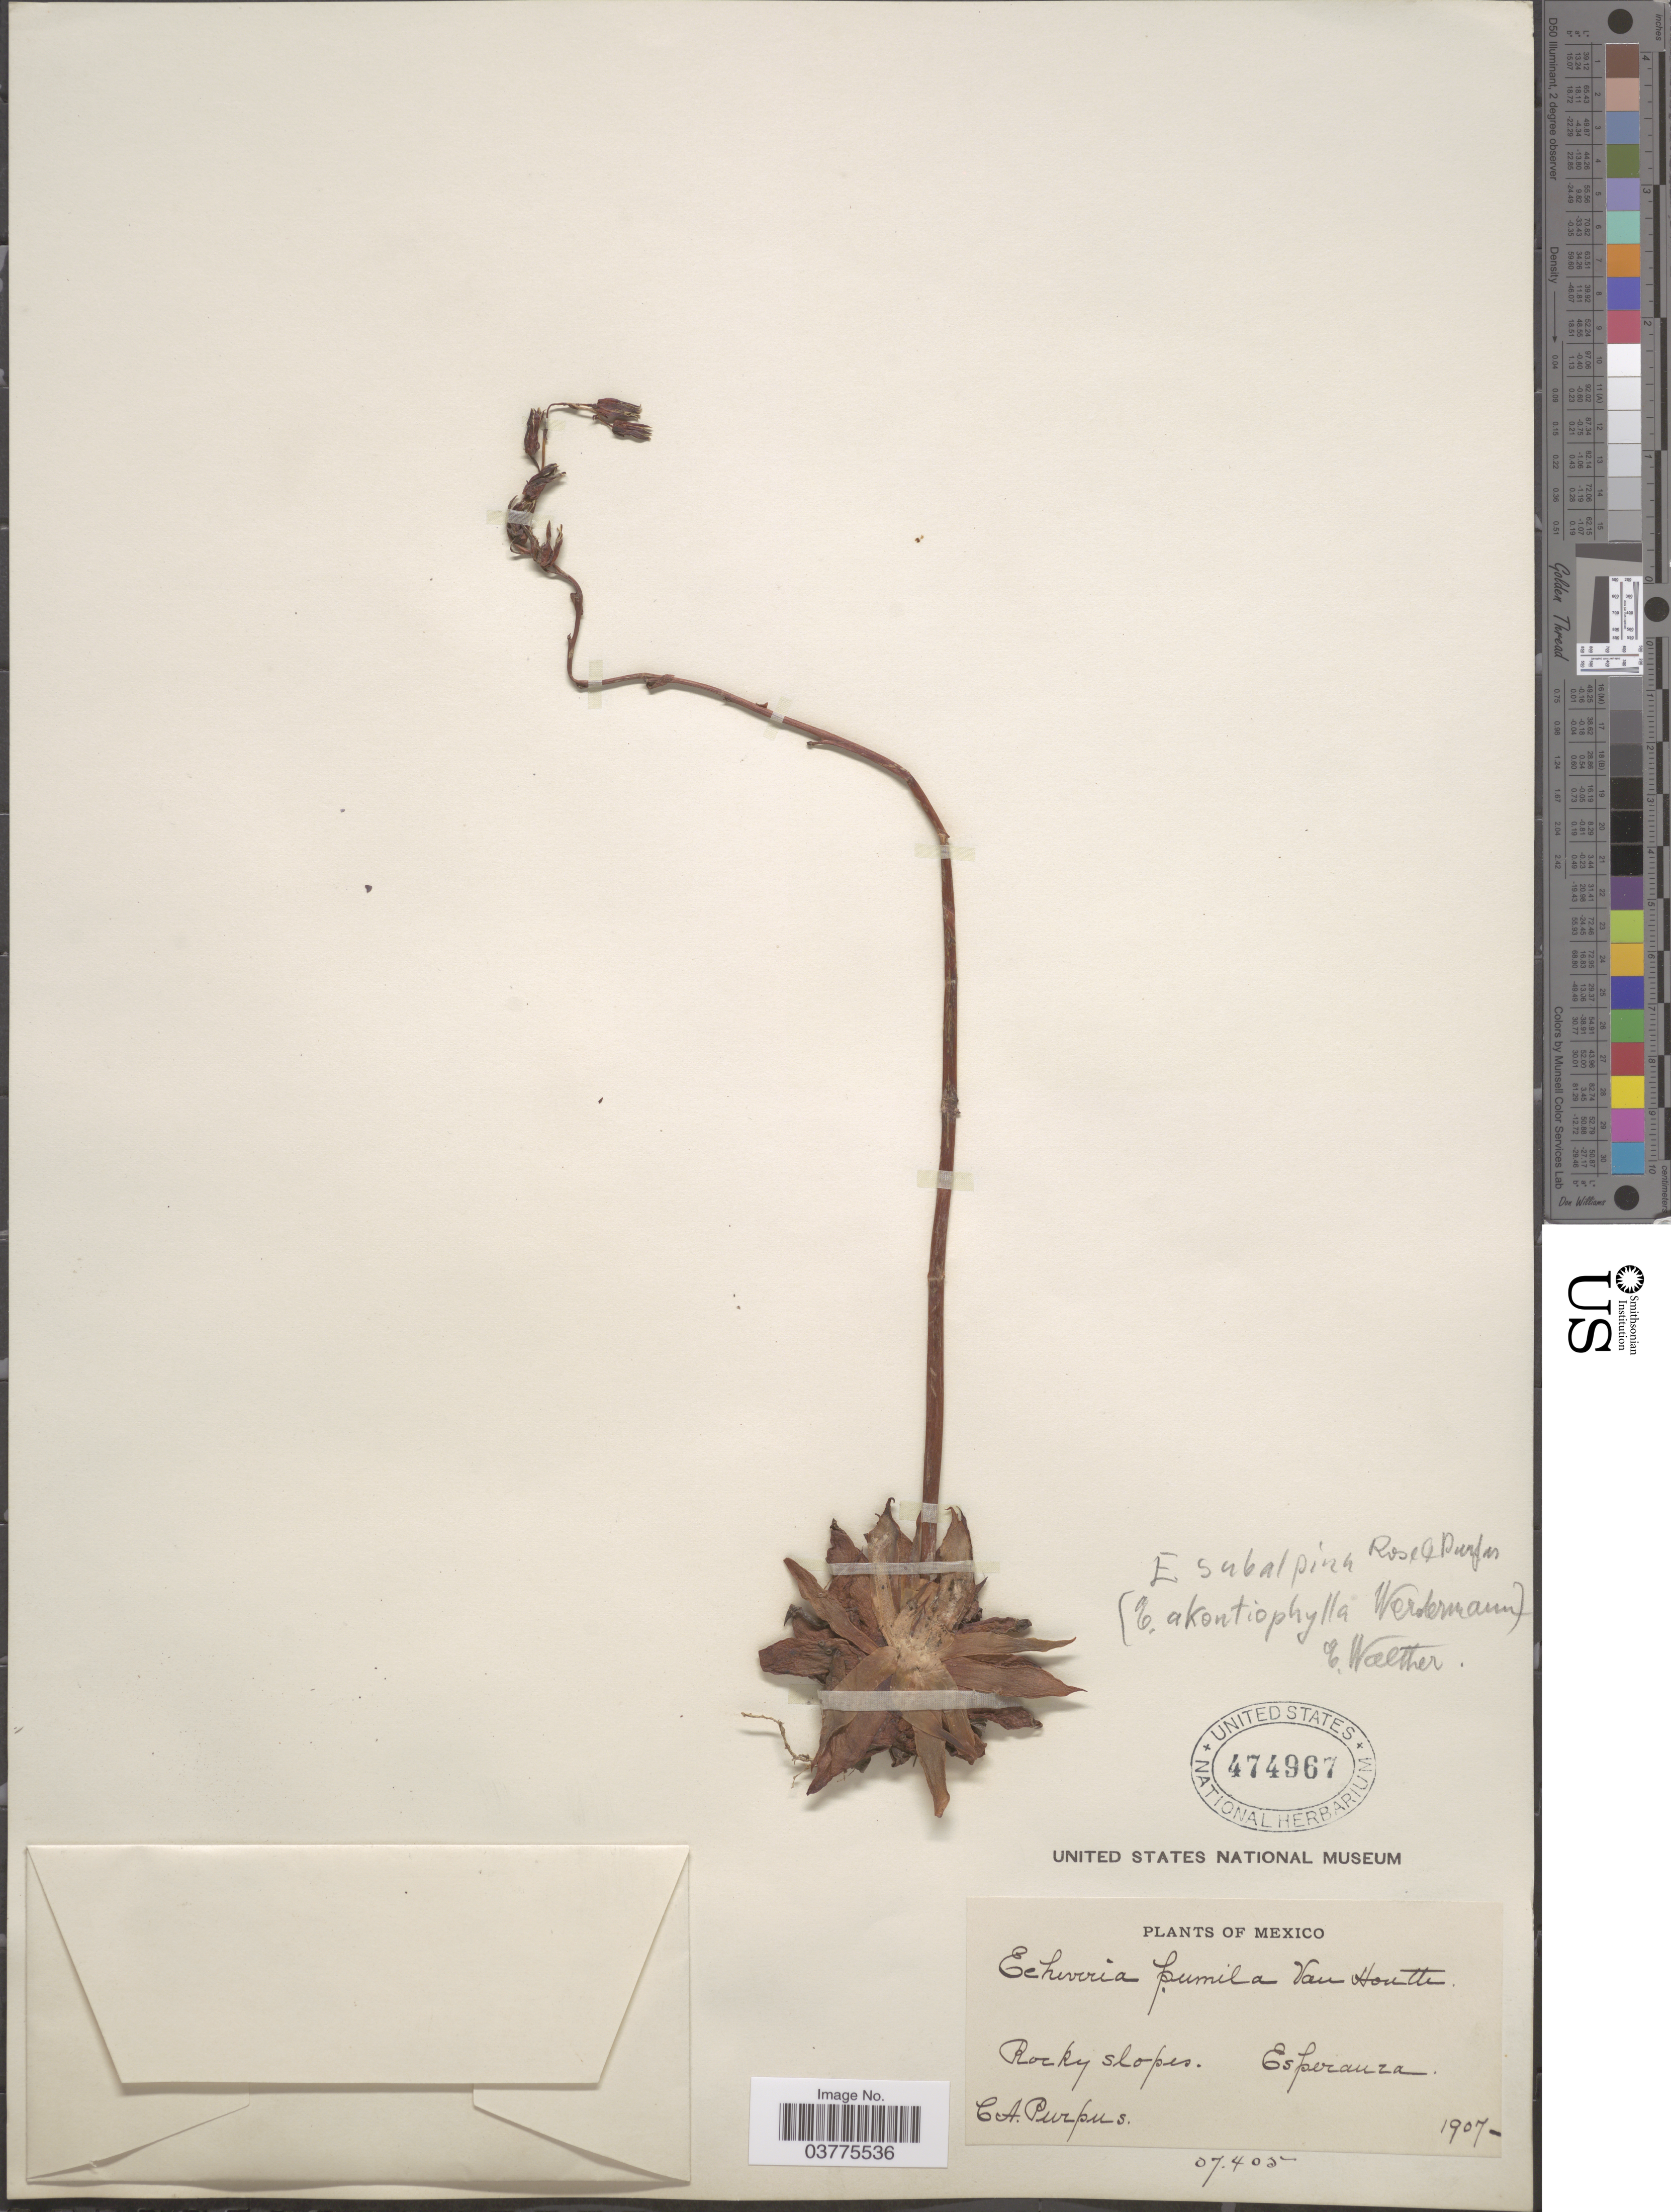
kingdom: Plantae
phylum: Tracheophyta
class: Magnoliopsida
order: Saxifragales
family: Crassulaceae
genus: Echeveria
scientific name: Echeveria subalpina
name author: Rose & Purpus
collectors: C. A. Purpus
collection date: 1907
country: Mexico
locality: Esperanza.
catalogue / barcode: US 474967